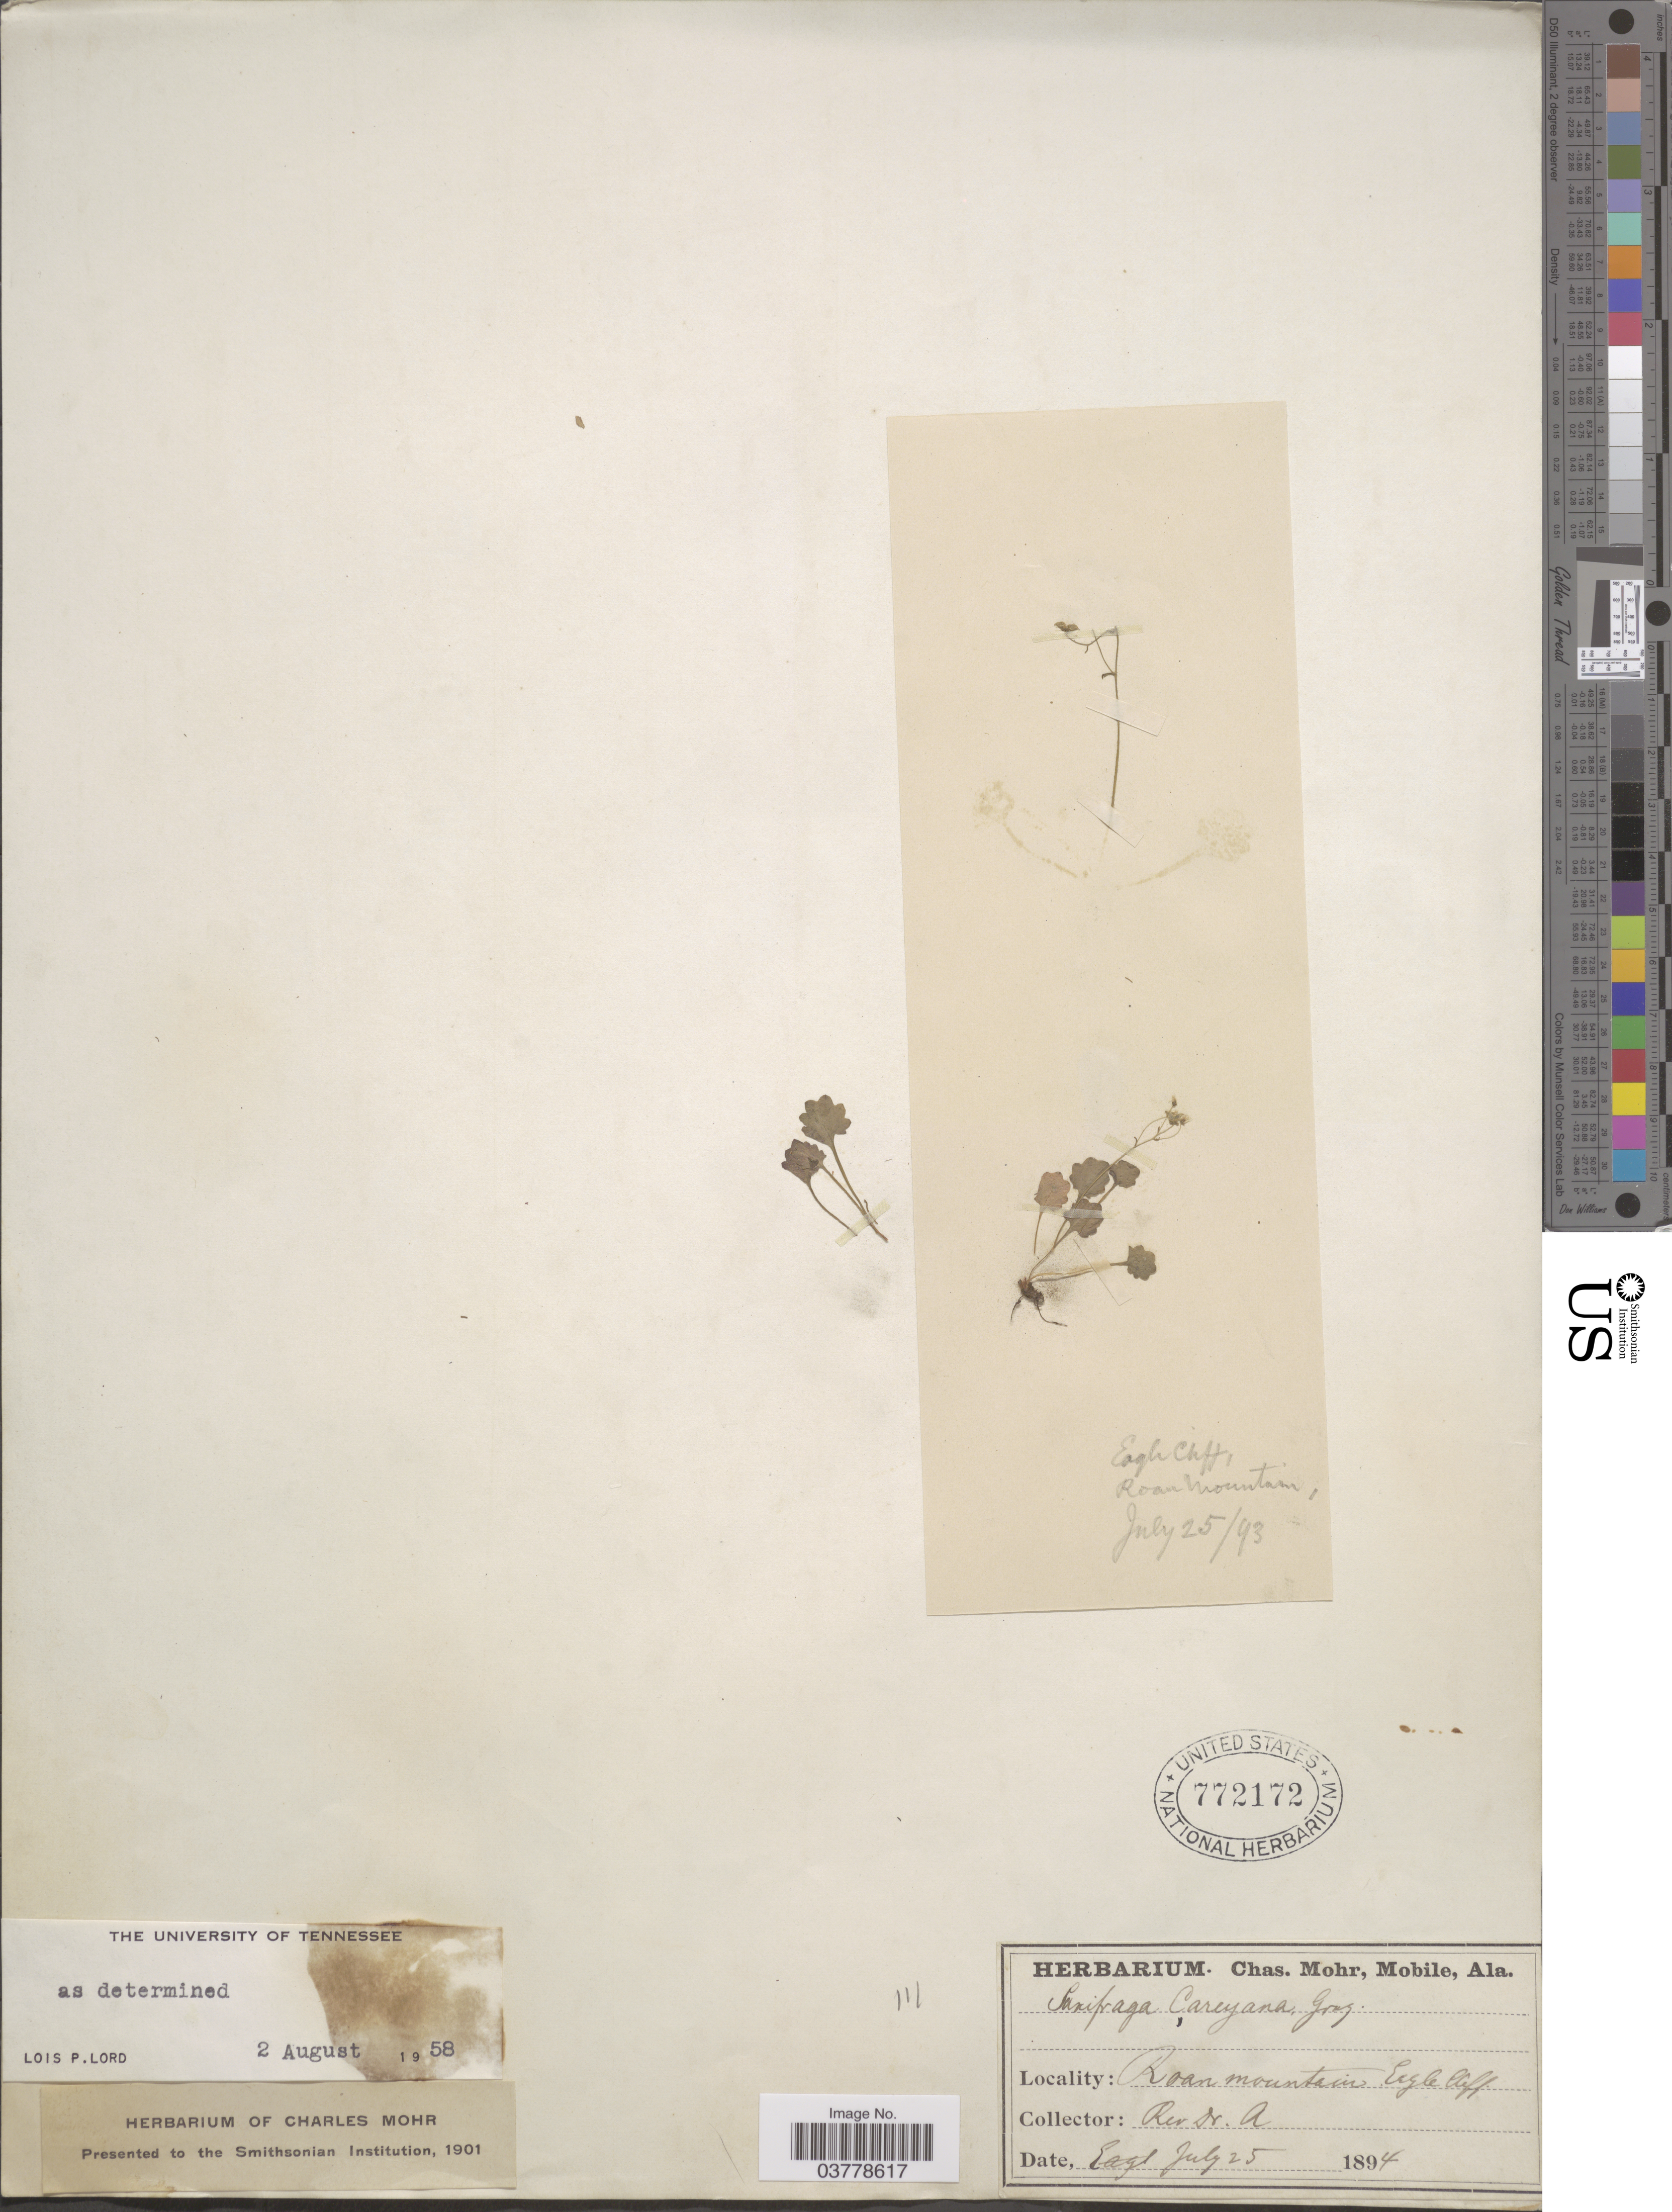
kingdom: Plantae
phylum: Tracheophyta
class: Magnoliopsida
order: Saxifragales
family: Saxifragaceae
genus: Saxifraga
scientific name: Saxifraga careyana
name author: A. Gray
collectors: Rev. Dr. & ex herb. C. Mohr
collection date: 1893-07-25,1894-07-25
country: United States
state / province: North Carolina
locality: Eagle Cliff, Roan Mountain. [2 elements mounted on sheet?]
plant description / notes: Specimen mounted with 2 labels & 2 different elements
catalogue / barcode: US 772172